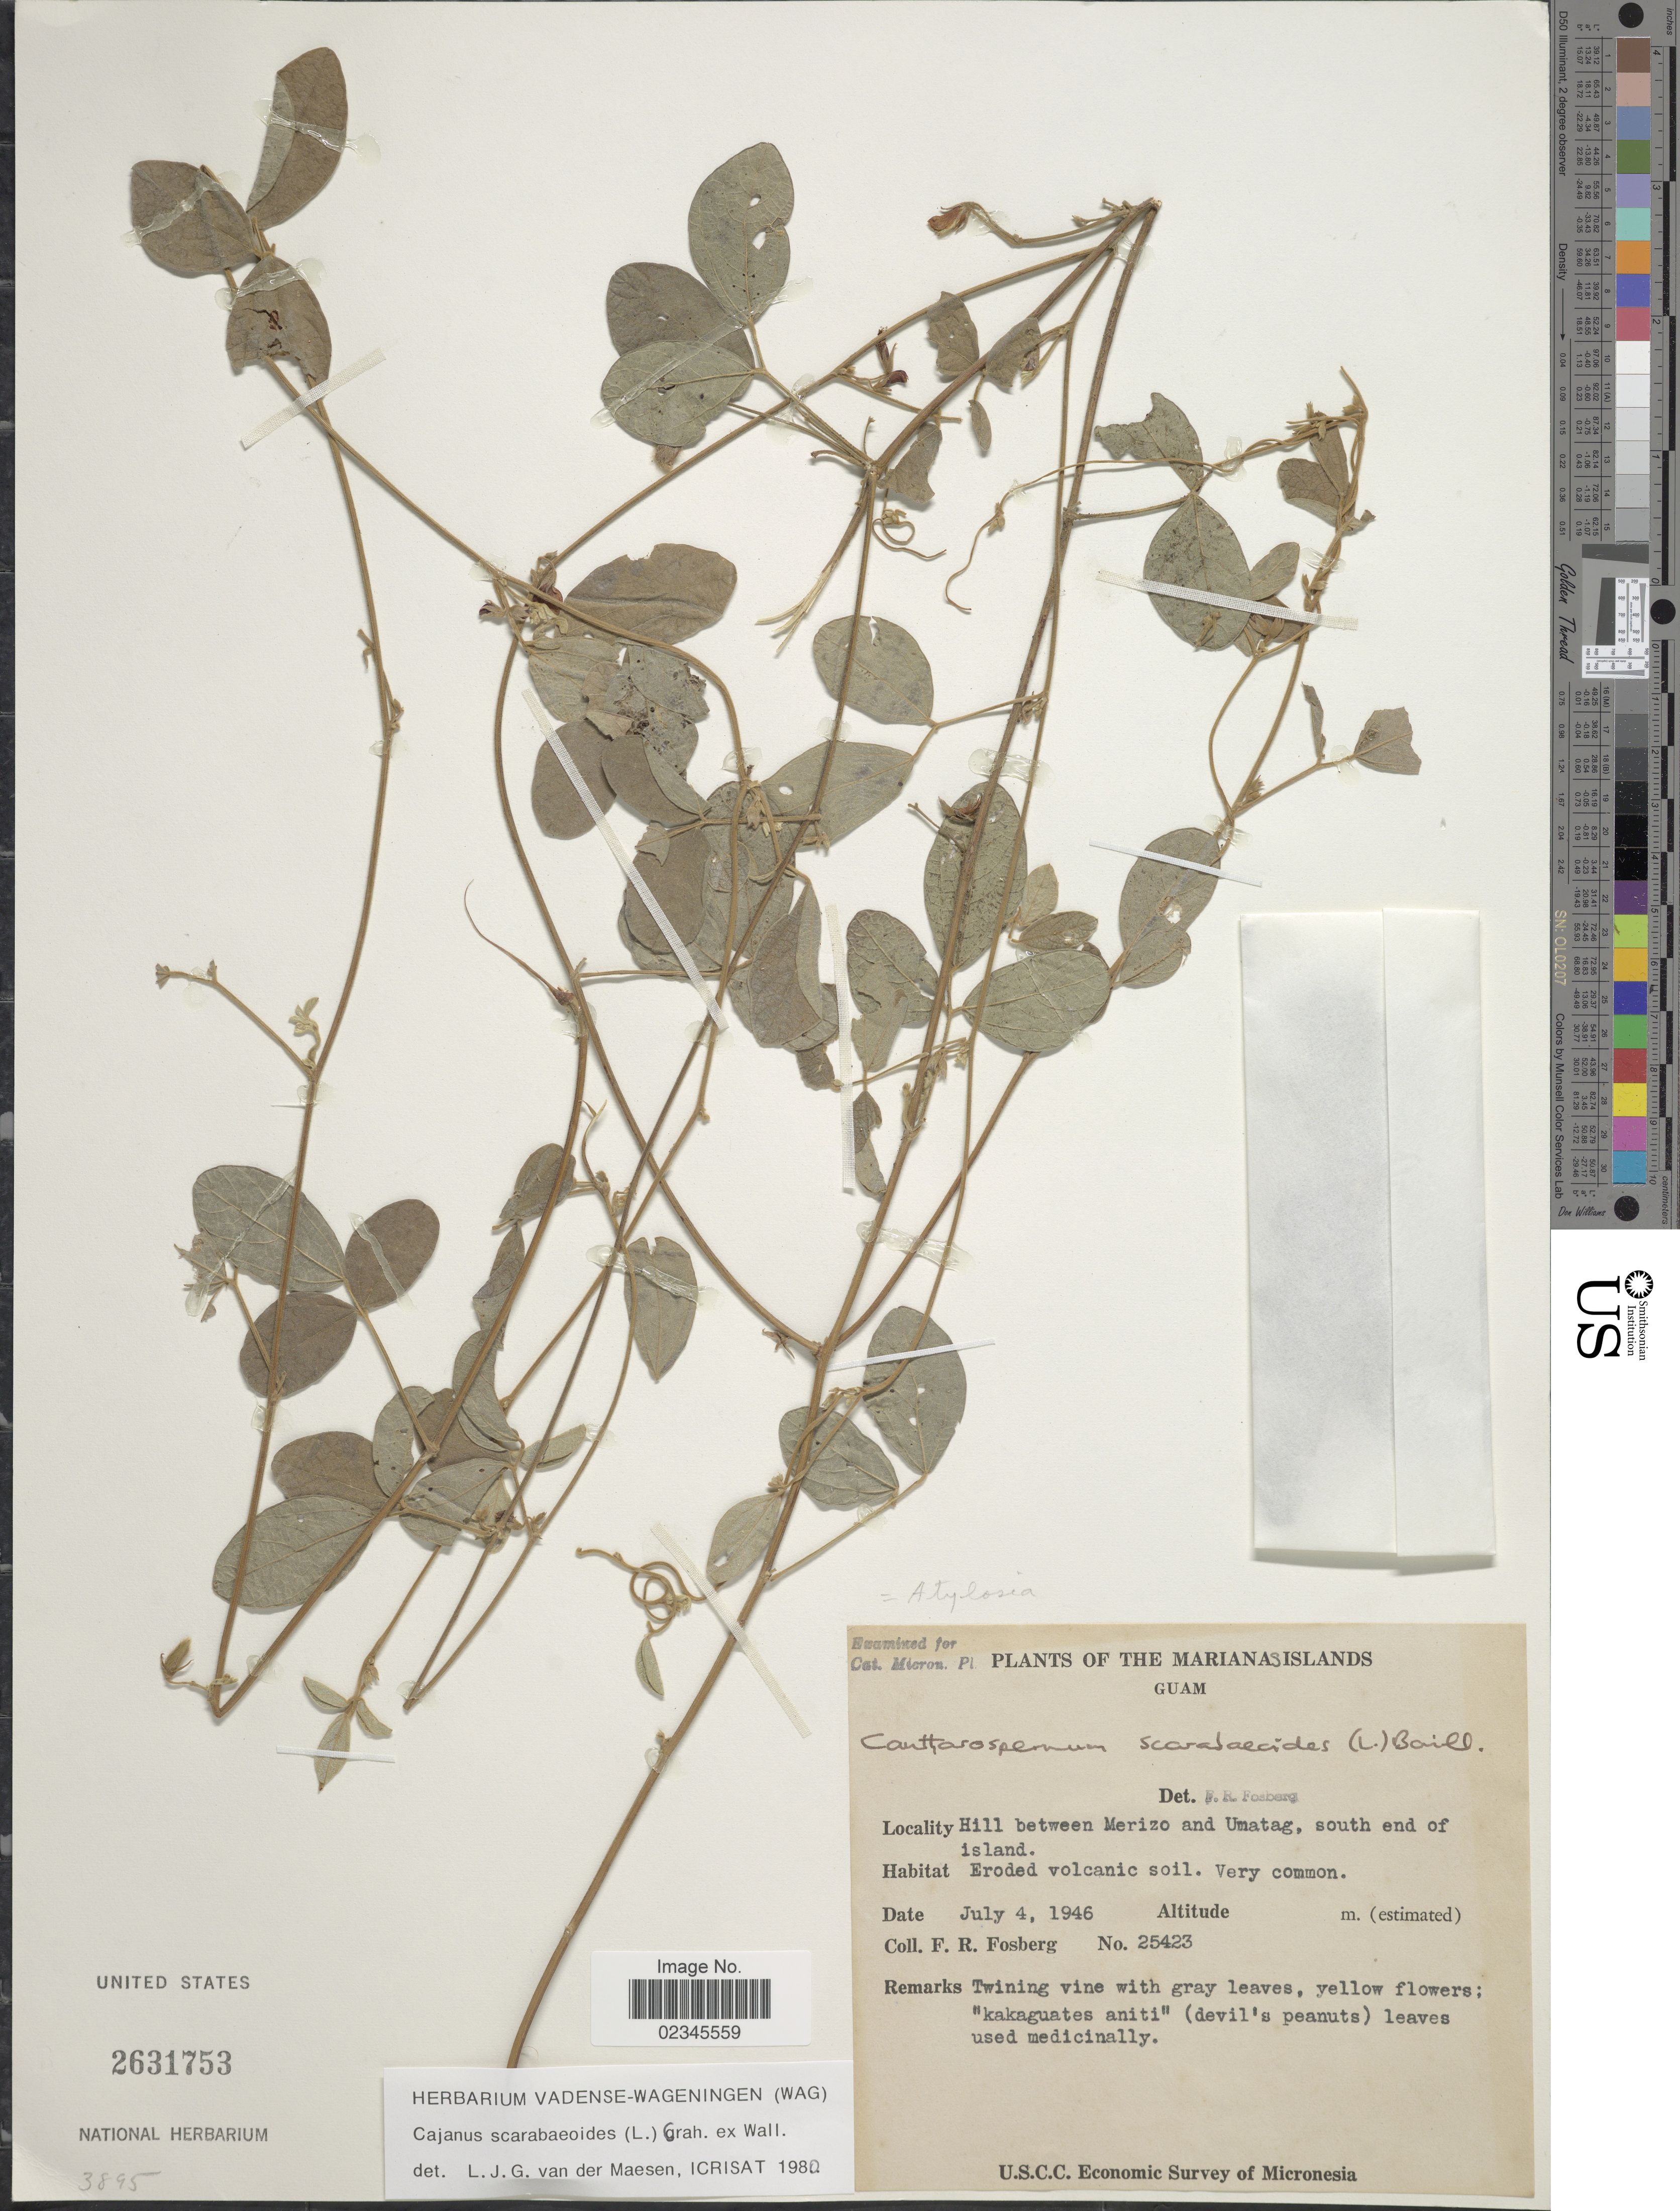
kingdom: Plantae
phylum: Tracheophyta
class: Magnoliopsida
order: Fabales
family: Fabaceae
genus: Cajanus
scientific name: Cajanus scarabaeoides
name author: (L.) Thou. ex Graham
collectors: F. R. Fosberg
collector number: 25423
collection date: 1946-07-04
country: Guam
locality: Marianas Islands. Hill between Merizo and Umatag, south end of island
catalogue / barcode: US 2631753